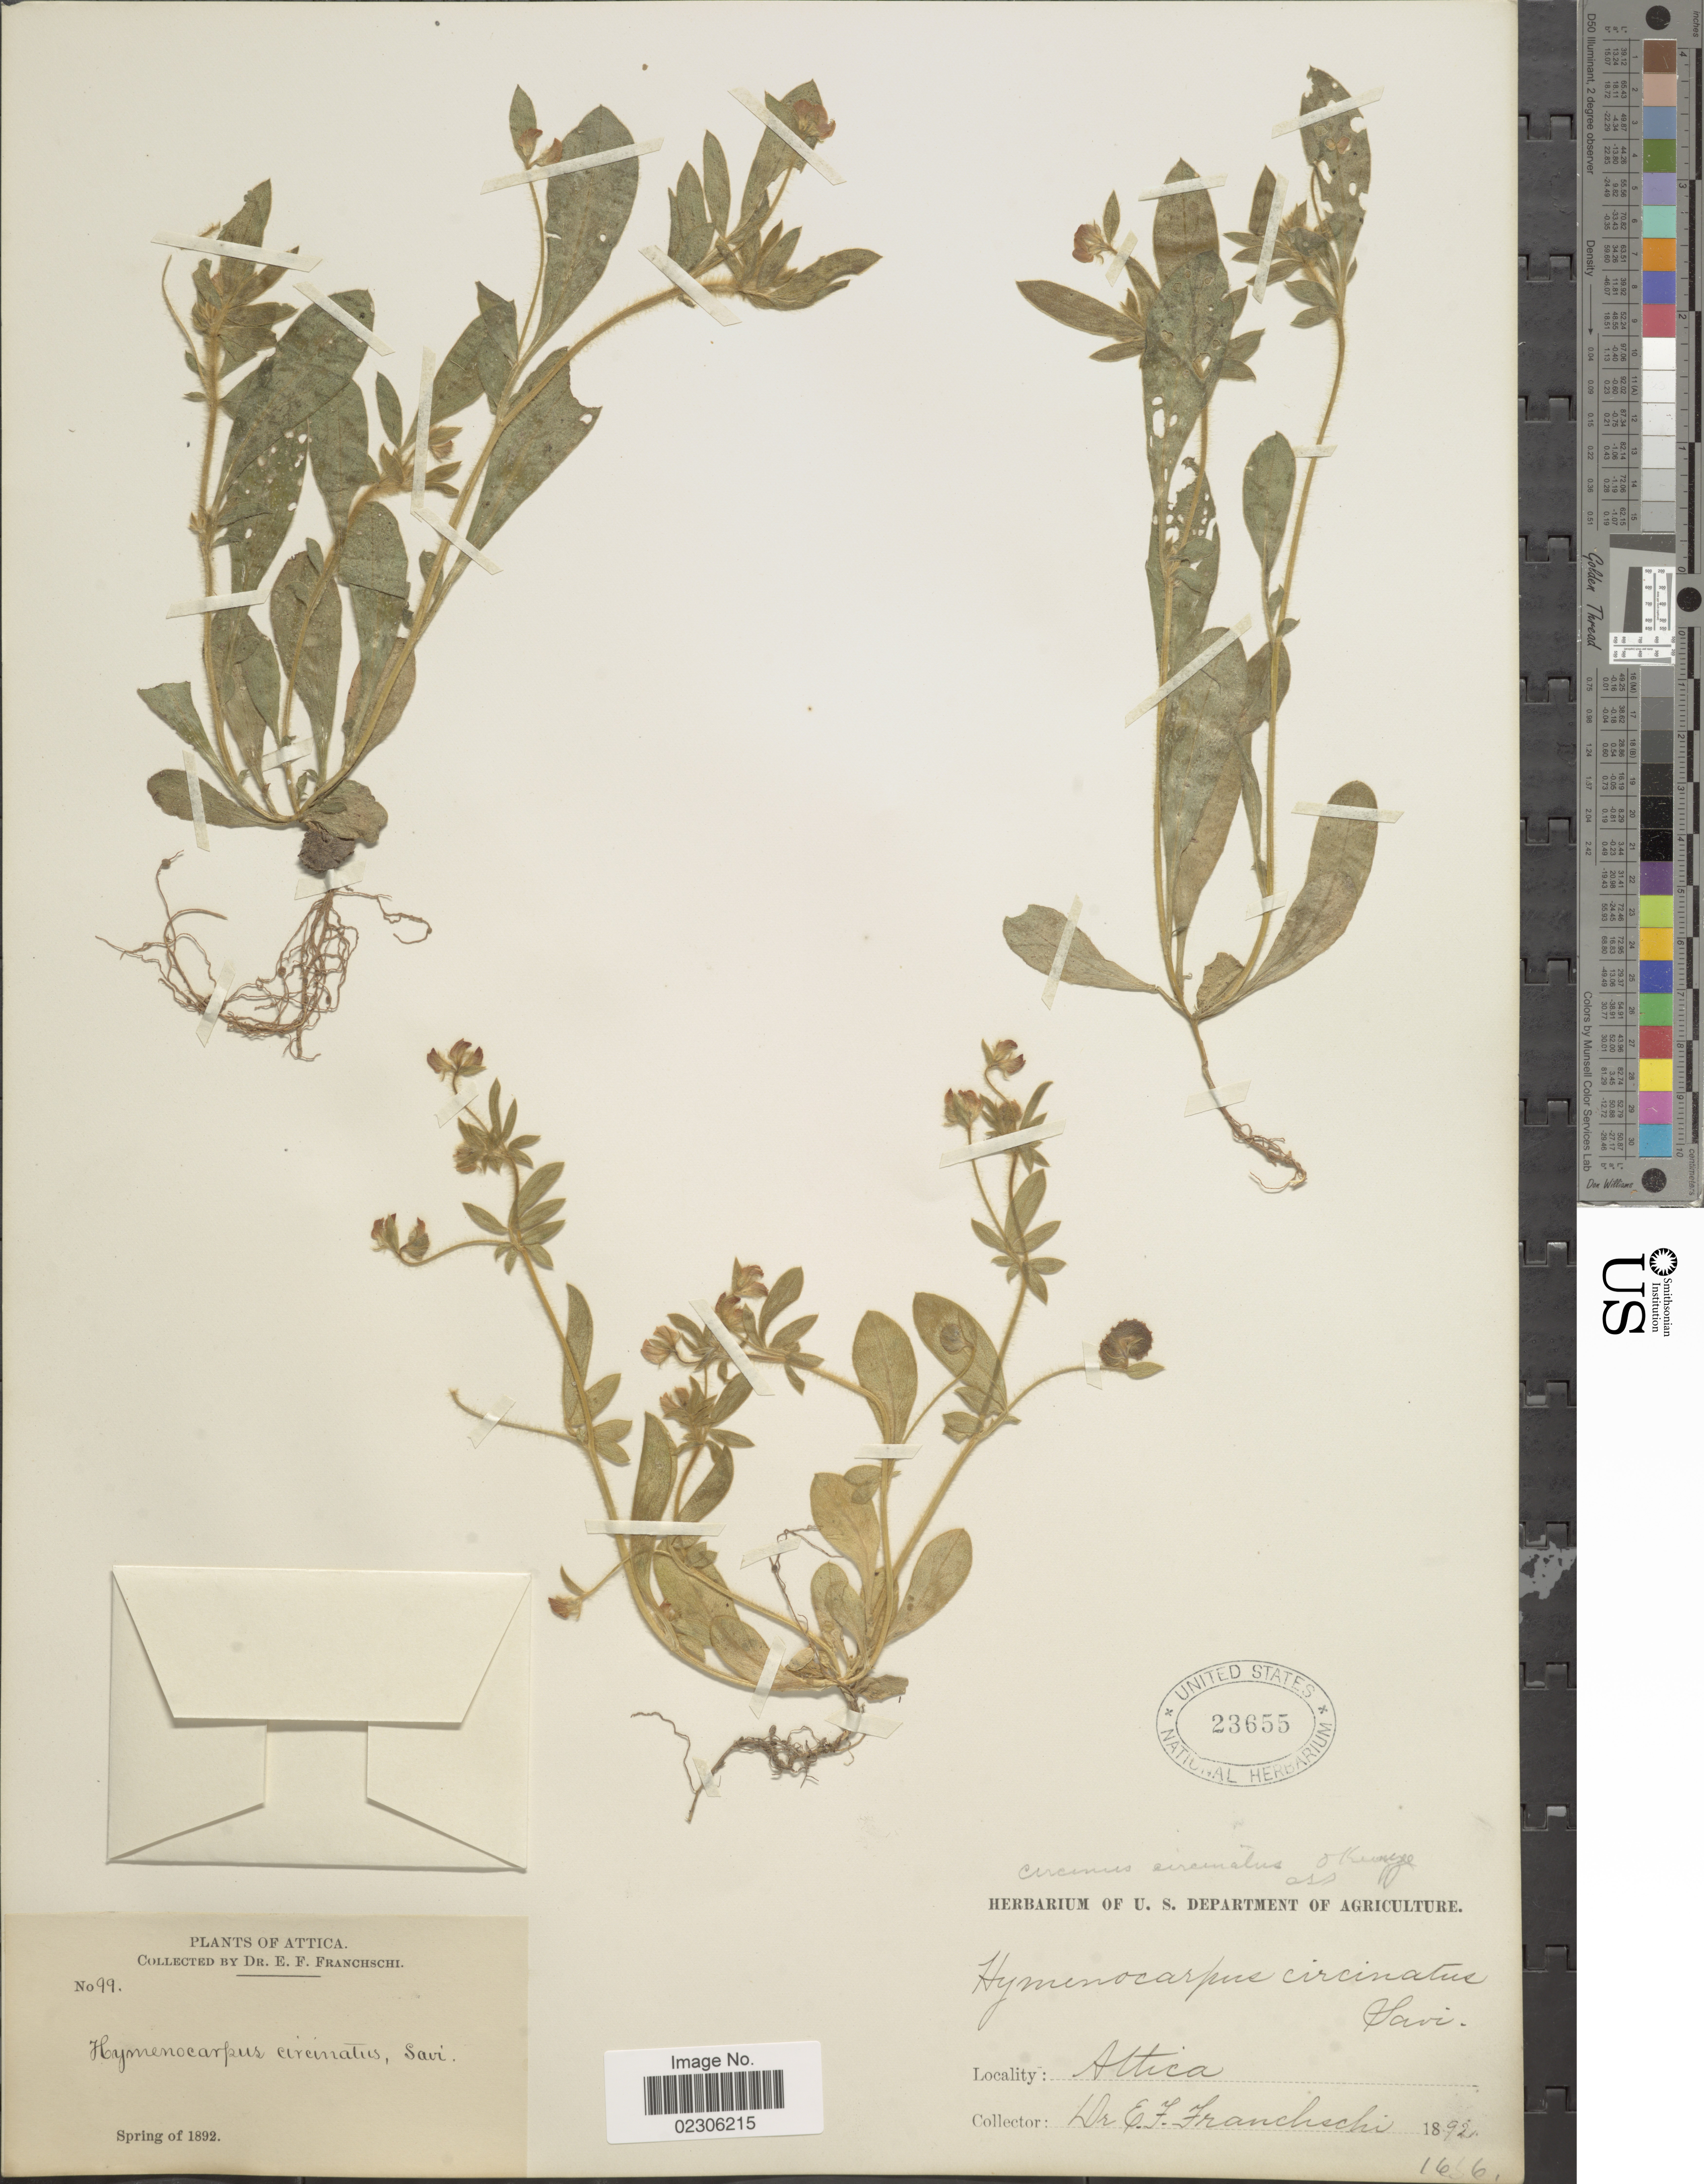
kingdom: Plantae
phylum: Tracheophyta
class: Magnoliopsida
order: Fabales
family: Fabaceae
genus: Hymenocarpos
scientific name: Hymenocarpos circinnatus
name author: (L.) Savi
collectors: E. Franchschi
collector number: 99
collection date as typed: Spring of 1892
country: Greece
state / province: Attica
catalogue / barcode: US 23655